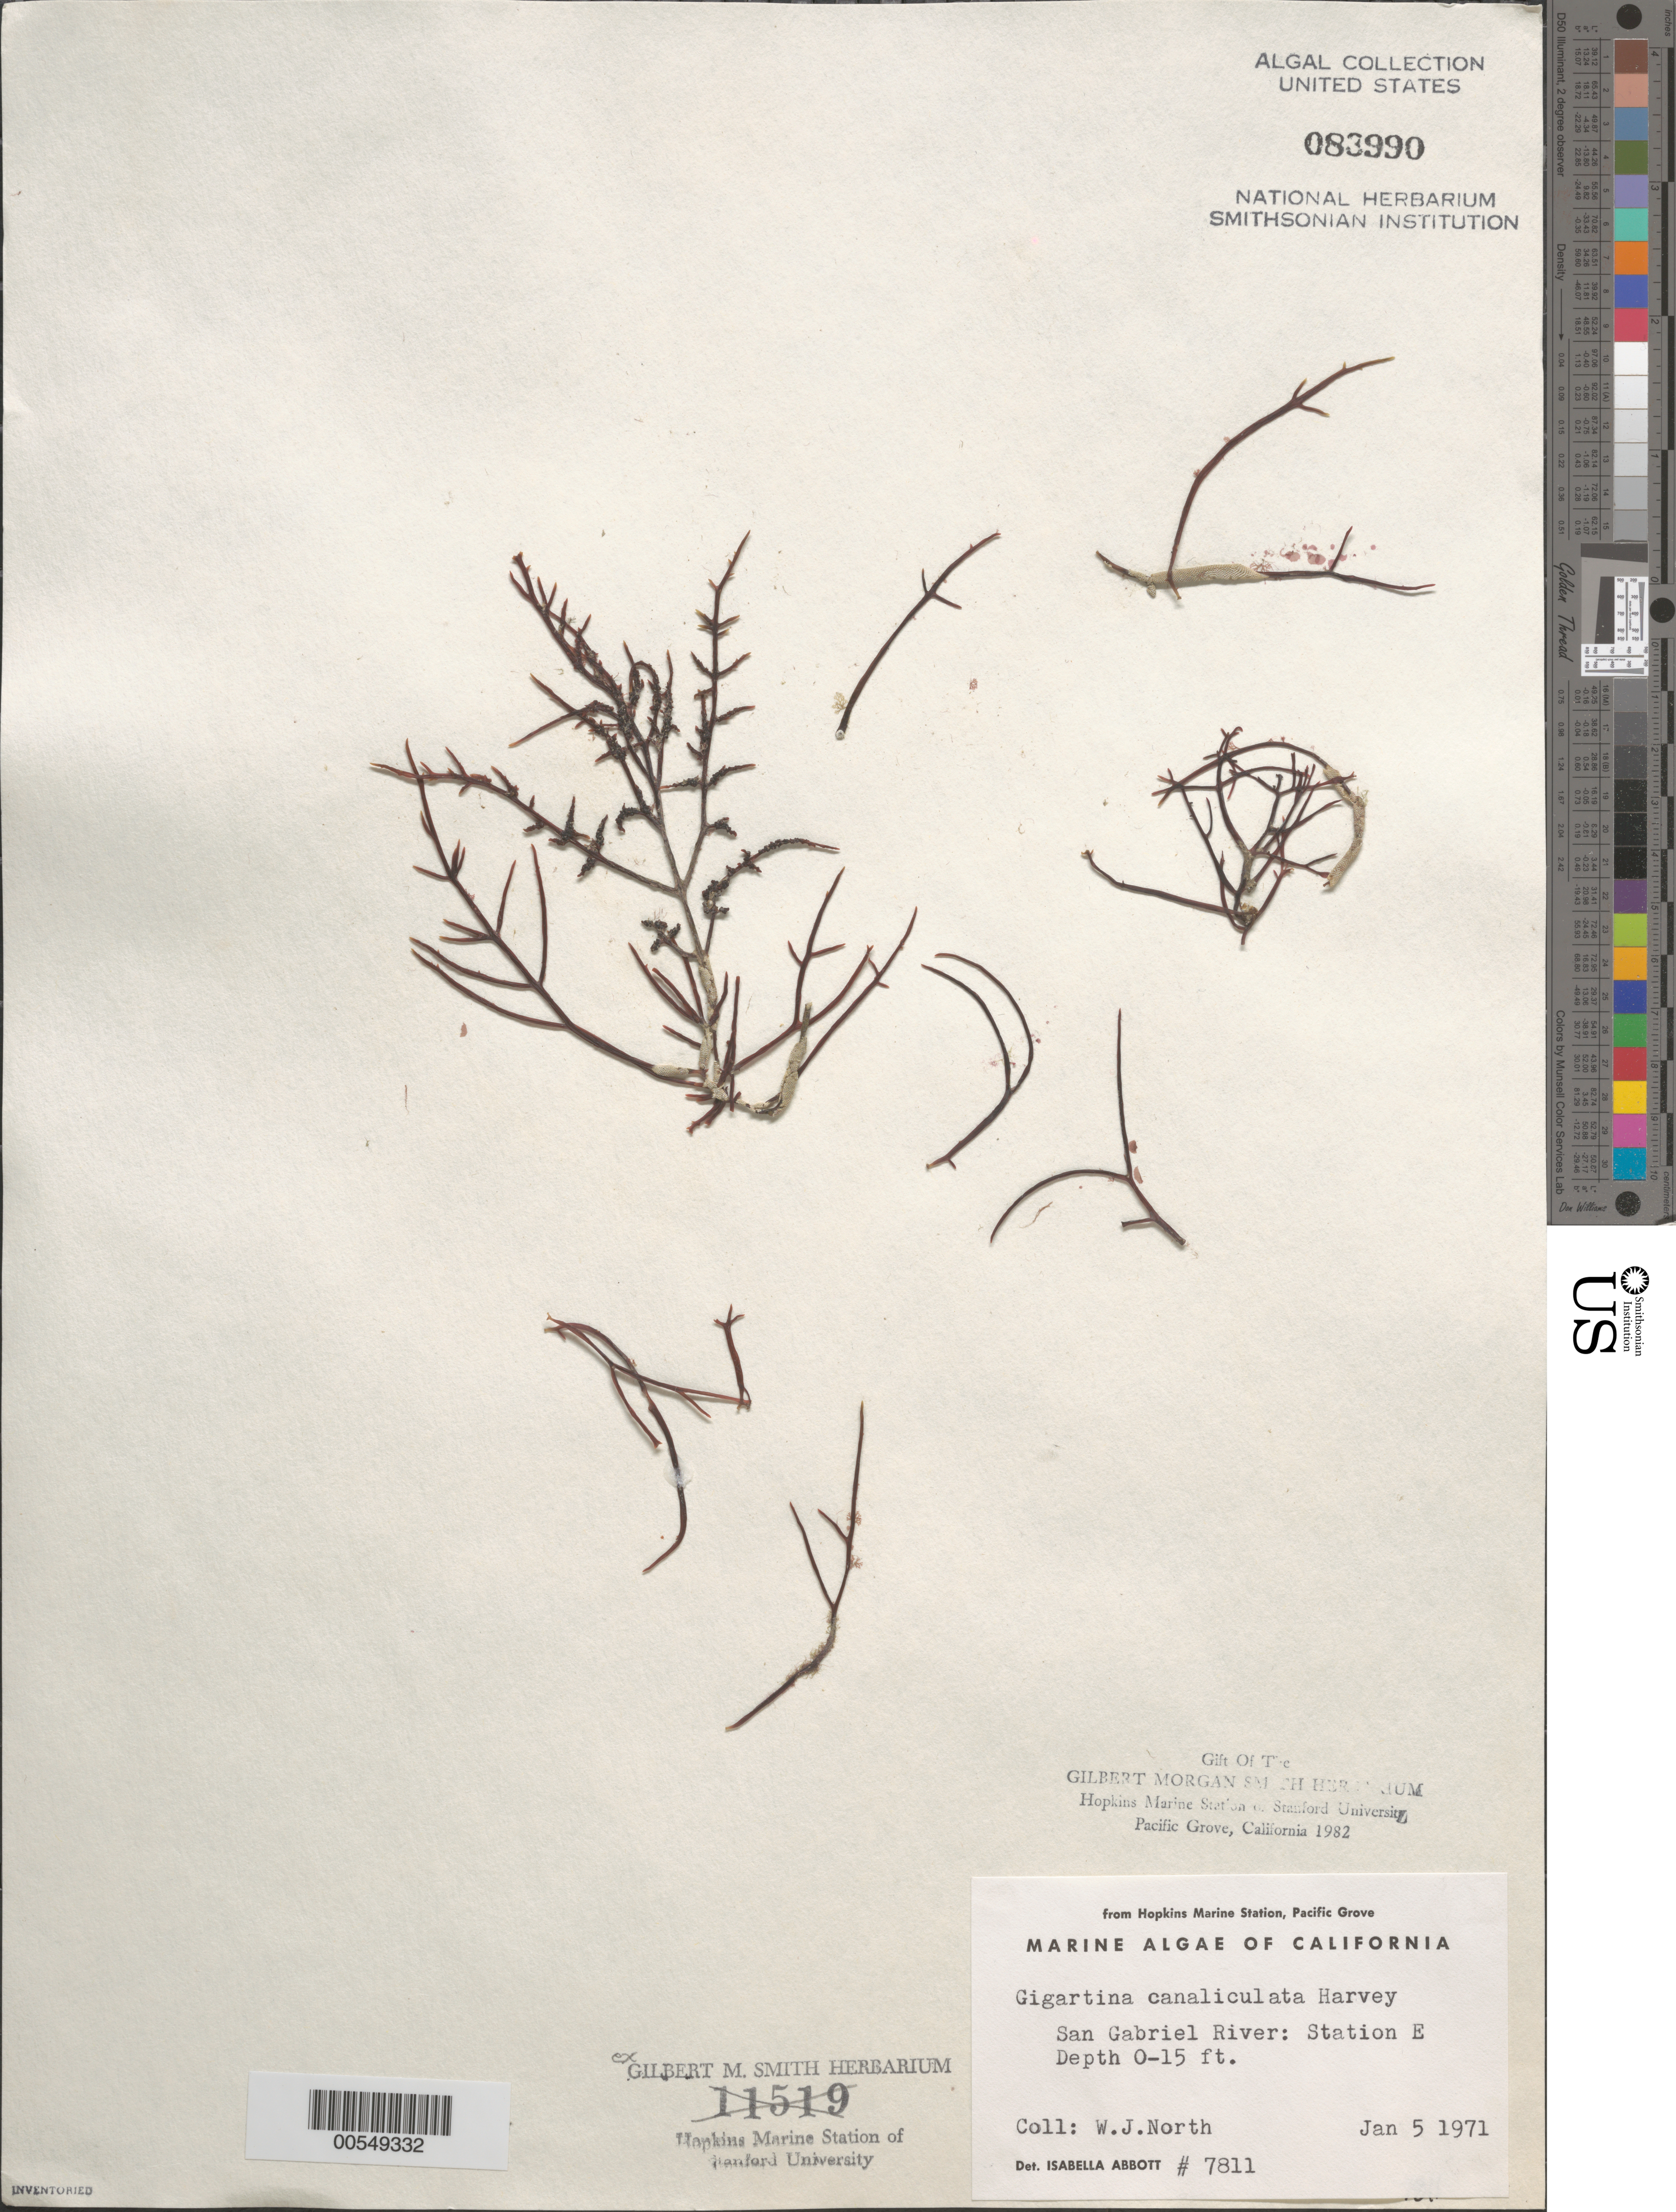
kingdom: Plantae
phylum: Rhodophyta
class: Florideophyceae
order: Gigartinales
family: Gigartinaceae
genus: Chondracanthus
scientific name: Chondracanthus canaliculatus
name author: (Harv.) Guiry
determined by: Algae name updating Project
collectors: W. North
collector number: IAA 7811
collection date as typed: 05 Jan 1971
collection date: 1971-01-05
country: United States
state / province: California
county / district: Los Angeles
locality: San Gabriel River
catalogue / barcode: US 83990